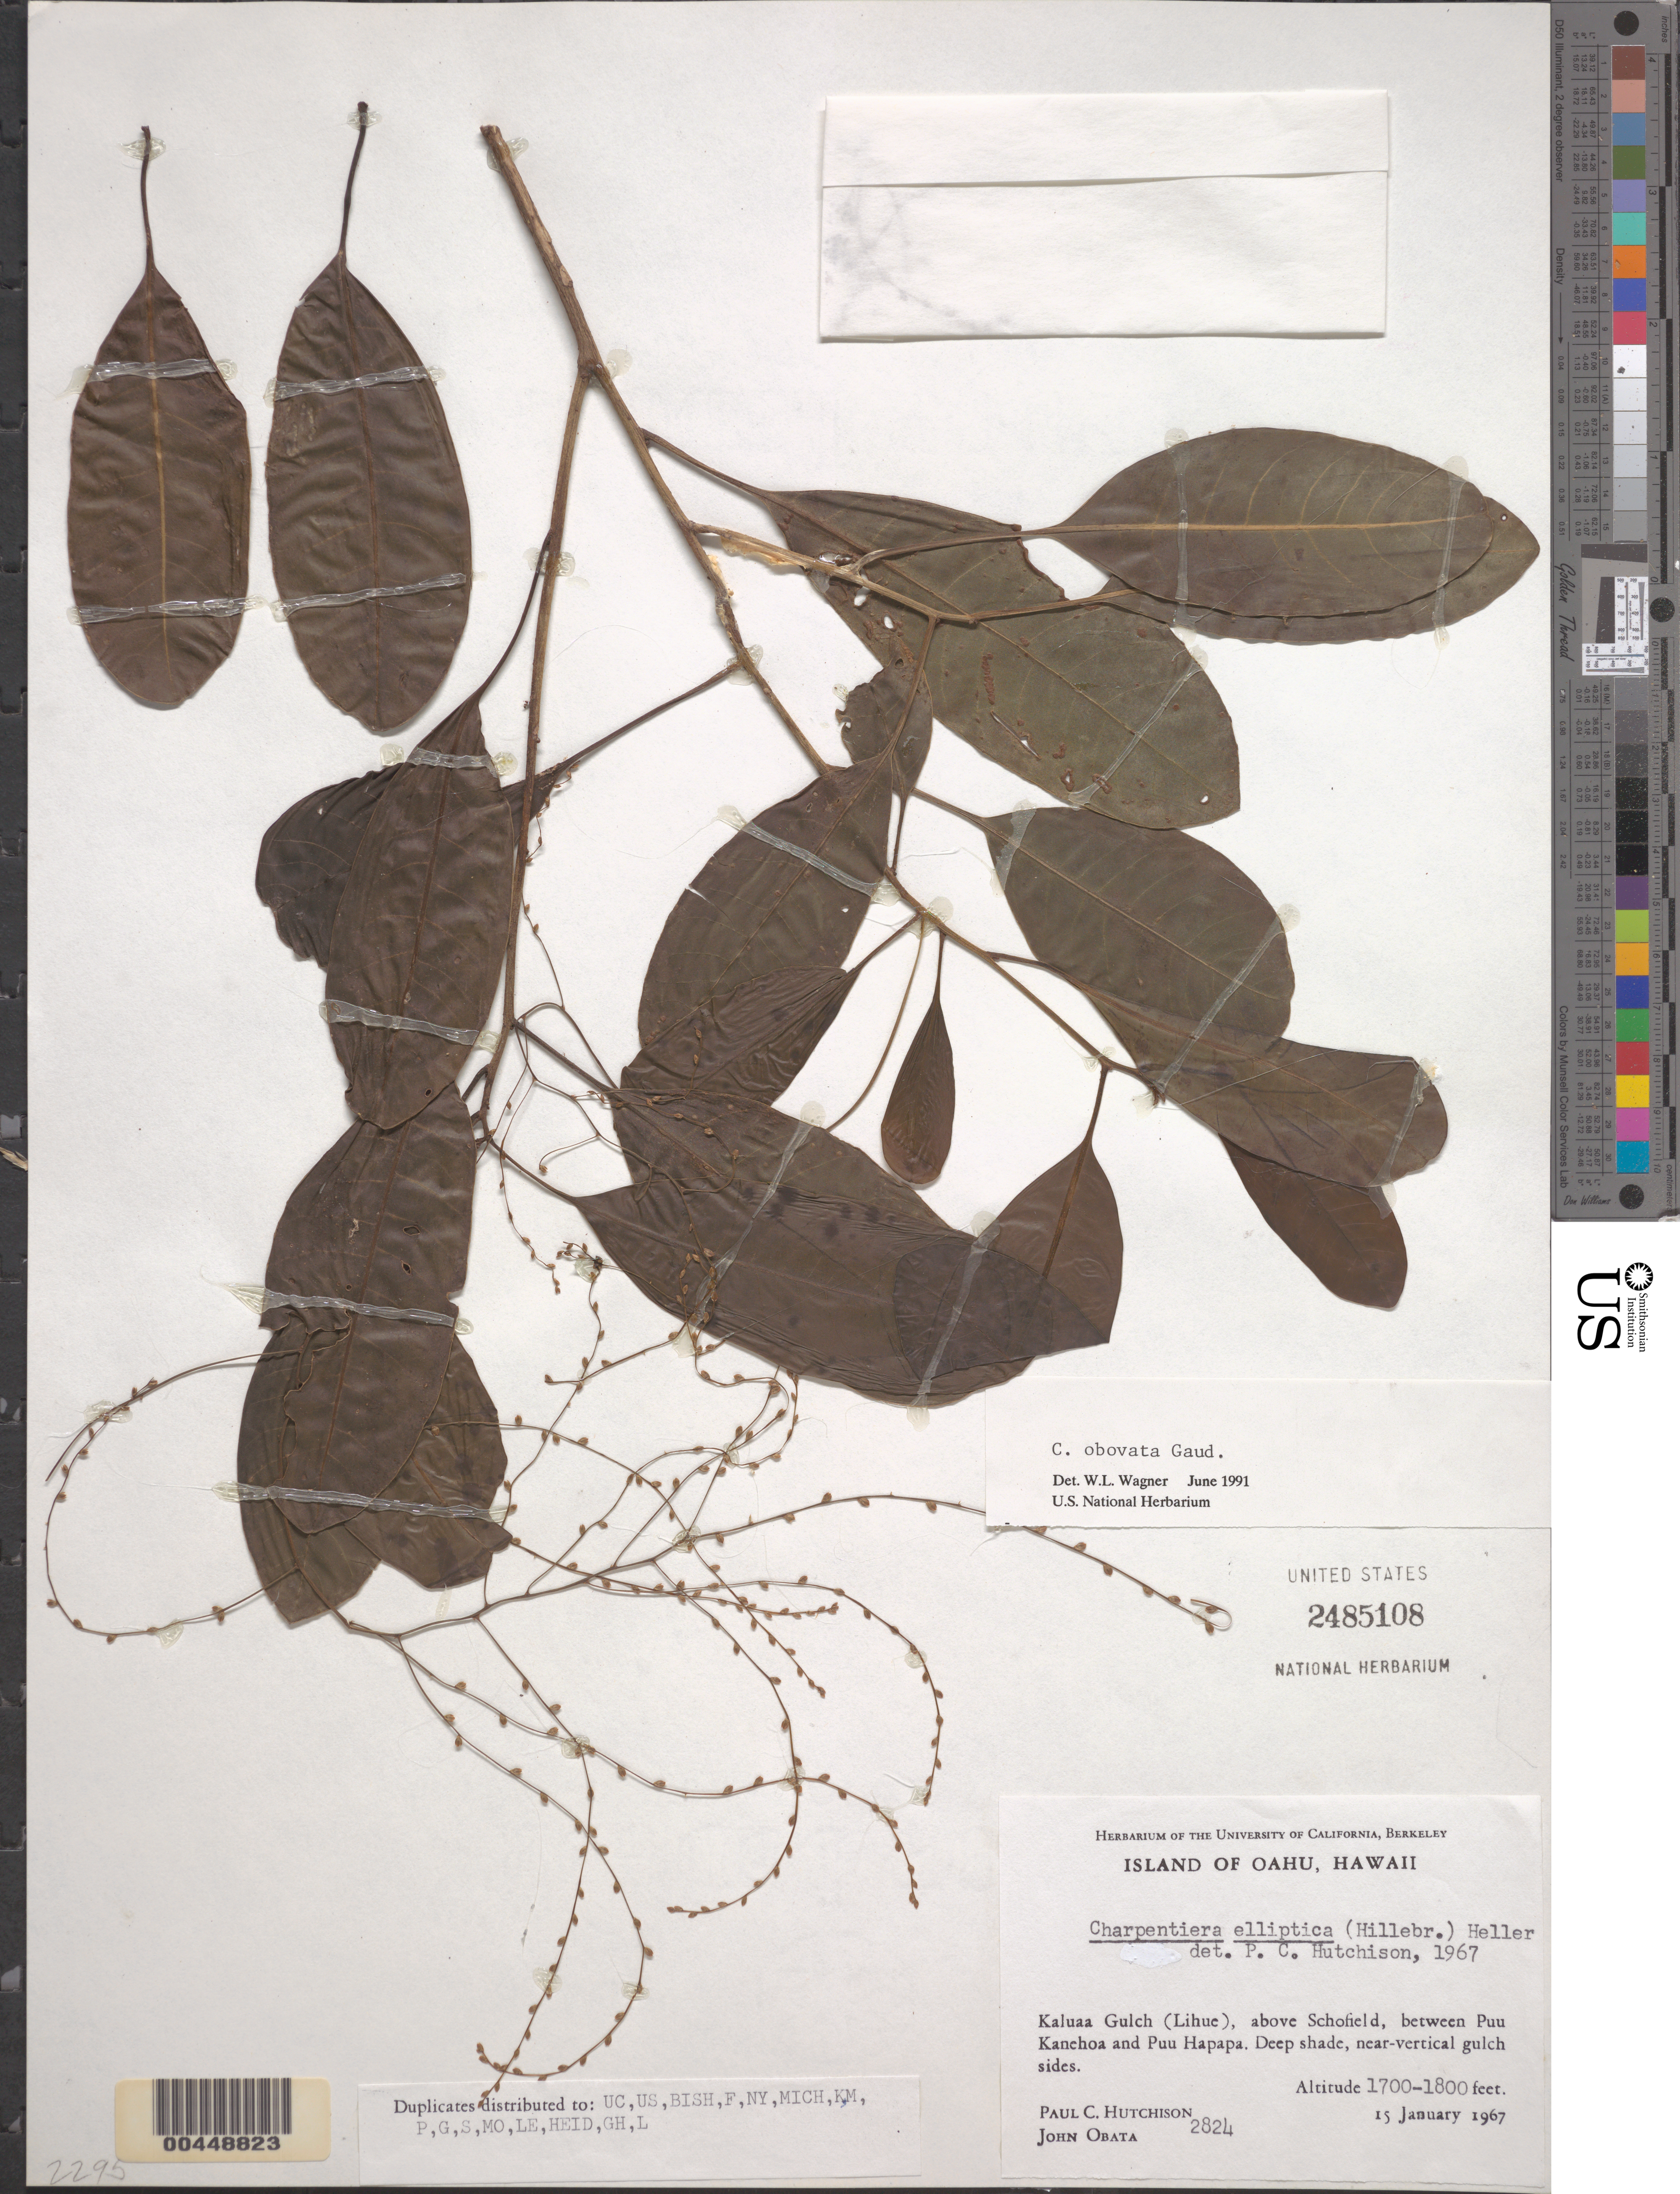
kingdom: Plantae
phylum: Tracheophyta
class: Magnoliopsida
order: Caryophyllales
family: Amaranthaceae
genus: Charpentiera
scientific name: Charpentiera obovata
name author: Gaudich.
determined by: Wagner, W. L., (BOT), Smithsonian Institution - National Museum of Natural History (UNITED STATES)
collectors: P. C. Hutchison & J. Obata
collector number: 2824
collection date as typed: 15 Jan 1967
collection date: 1967-01-15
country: United States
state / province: Hawaii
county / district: Honolulu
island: Oahu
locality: Kaluaa Gulch (Lihue), above Schofield, between Puu Kanehoa and Puu Hapapa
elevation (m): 518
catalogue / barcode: US 2485108